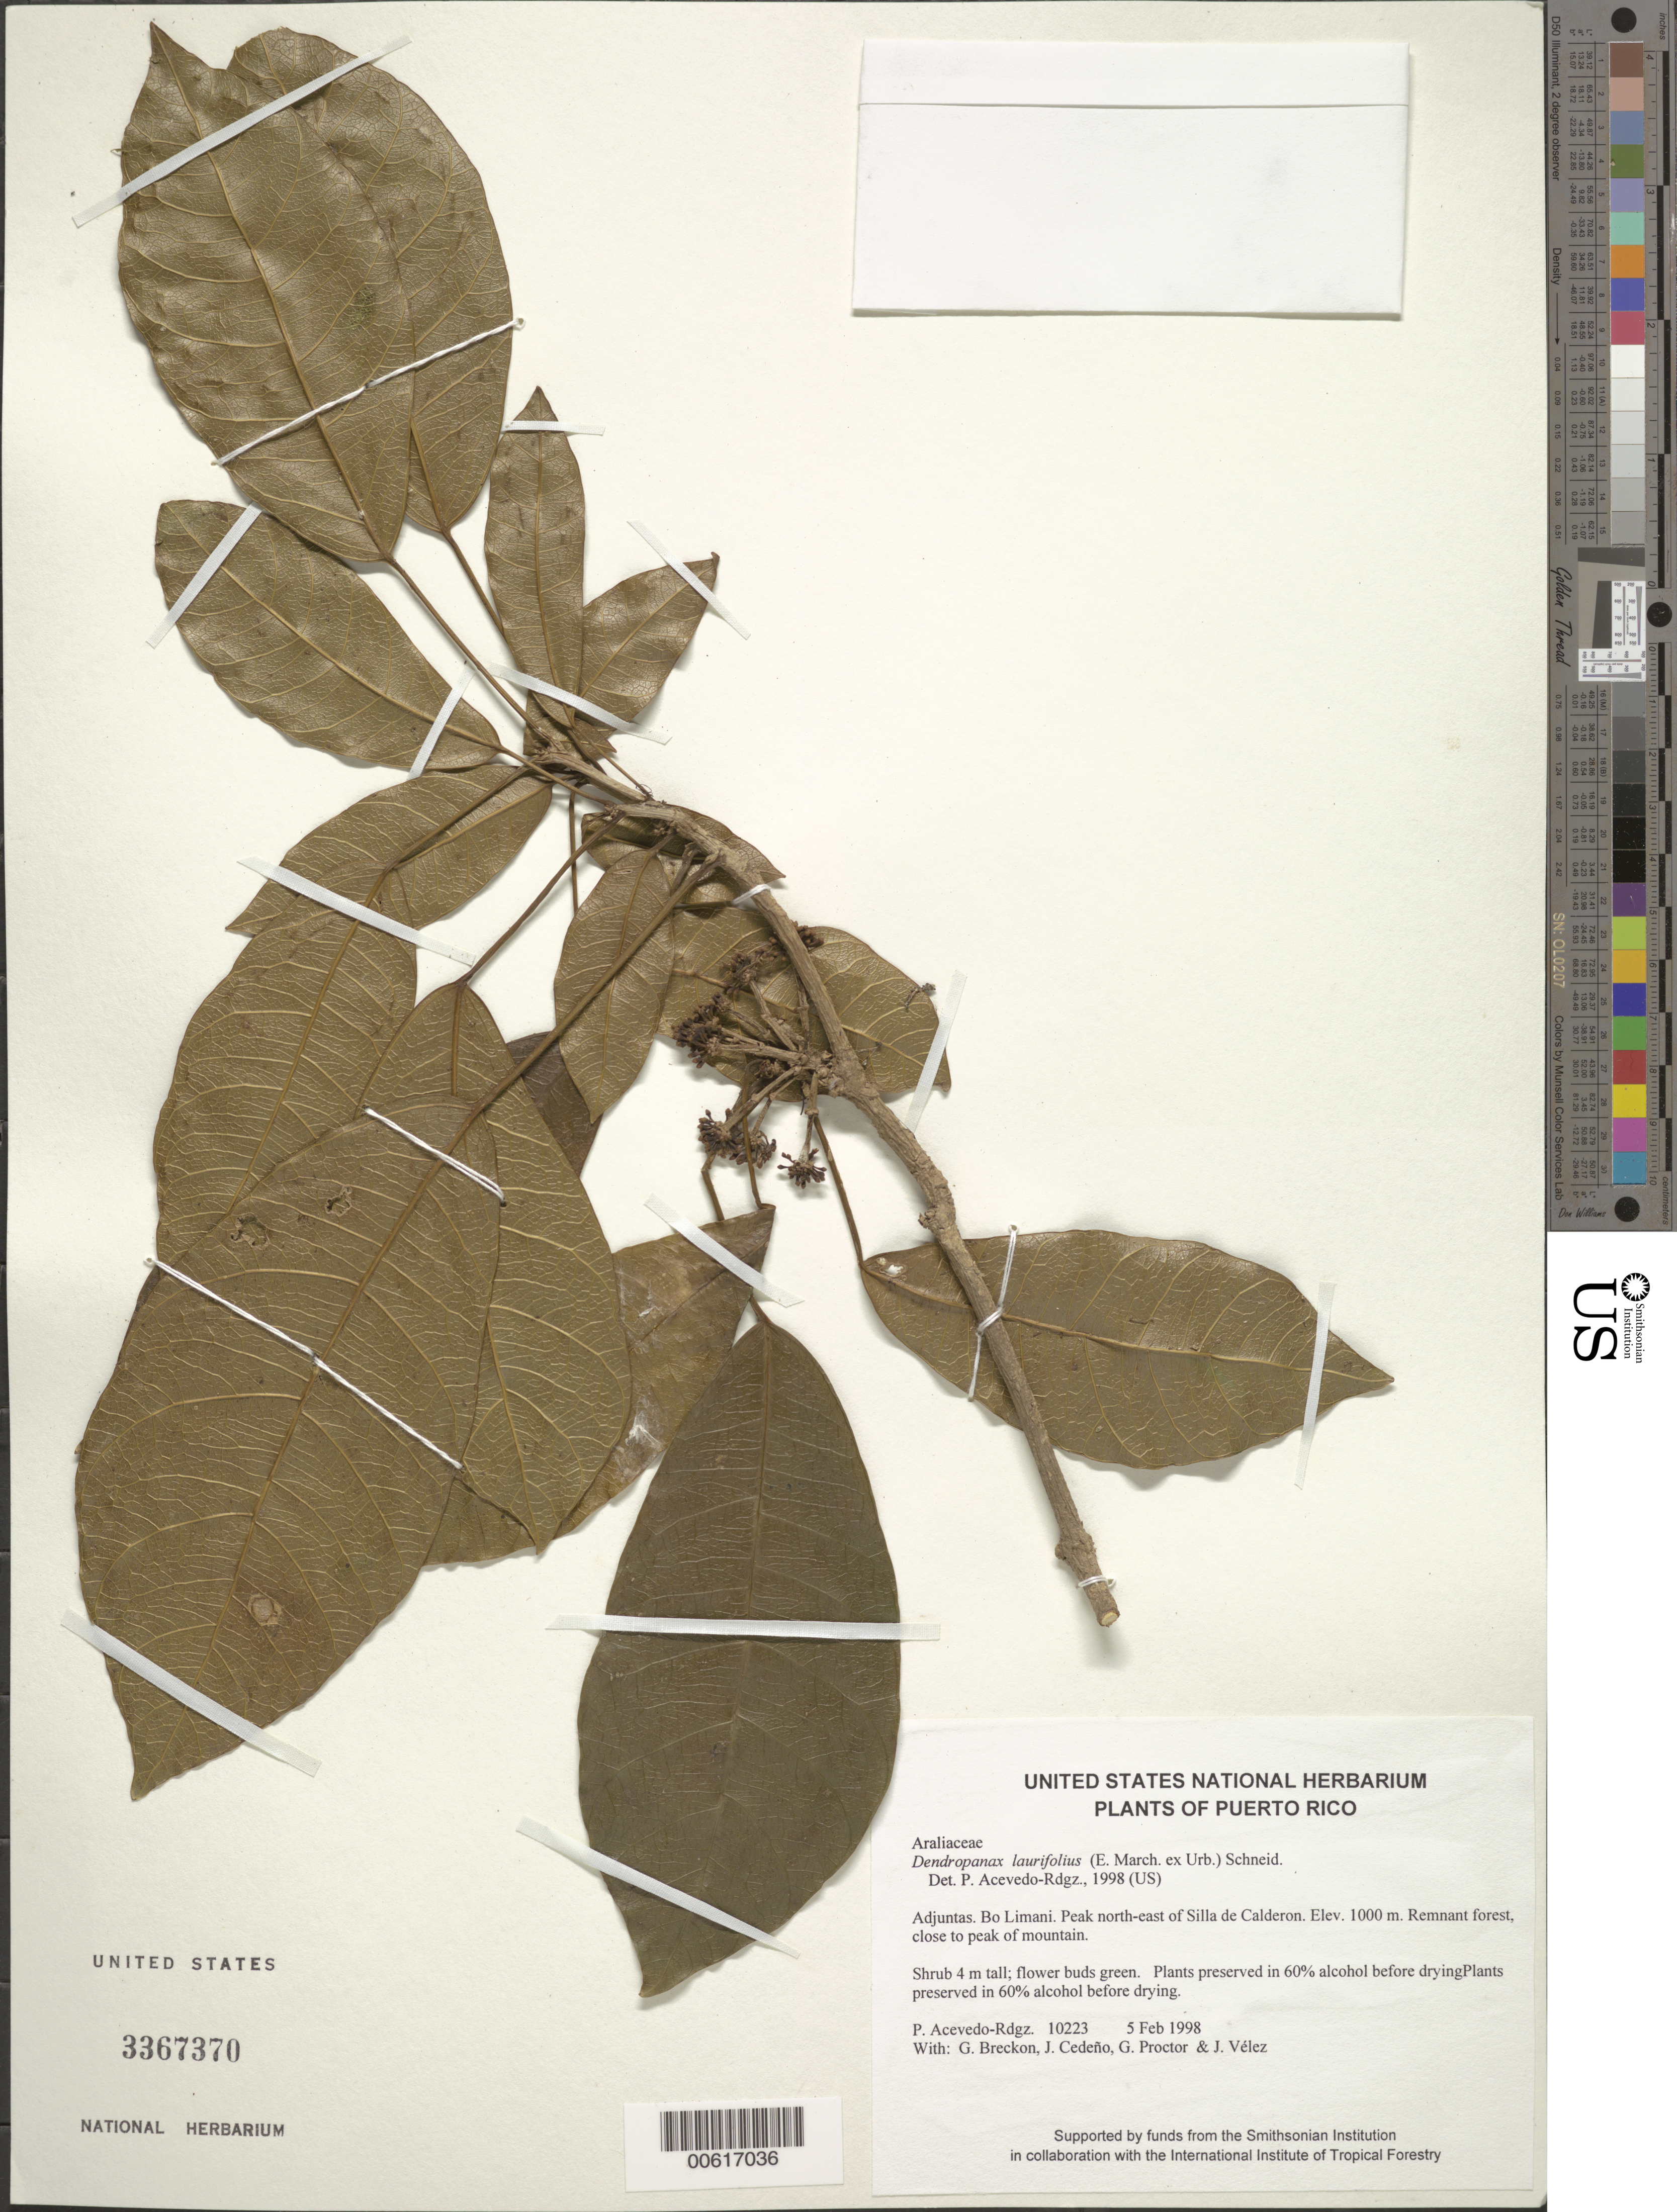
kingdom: Plantae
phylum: Tracheophyta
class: Magnoliopsida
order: Apiales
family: Araliaceae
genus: Dendropanax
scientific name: Dendropanax laurifolius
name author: (Marchal ex Urb.) Decne. & Planch. ex R.C. Schneid.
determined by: Acevedo-Rodríguez, P., (BOT), Smithsonian Institution - National Museum of Natural History (UNITED STATES)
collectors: P. Acevedo-Rodr., G. J. Breckon, J. A. Cedeño M., G. R. Proctor & J. Vélez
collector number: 10223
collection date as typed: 05 Feb 1998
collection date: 1998-02-05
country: Puerto Rico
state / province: Adjuntas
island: Puerto Rico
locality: Adjuntas; Bo. Limani; Peak north-east of Silla de Calderon.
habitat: Remnant forest, close to peak of mountain.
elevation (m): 1000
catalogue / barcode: US 3367370